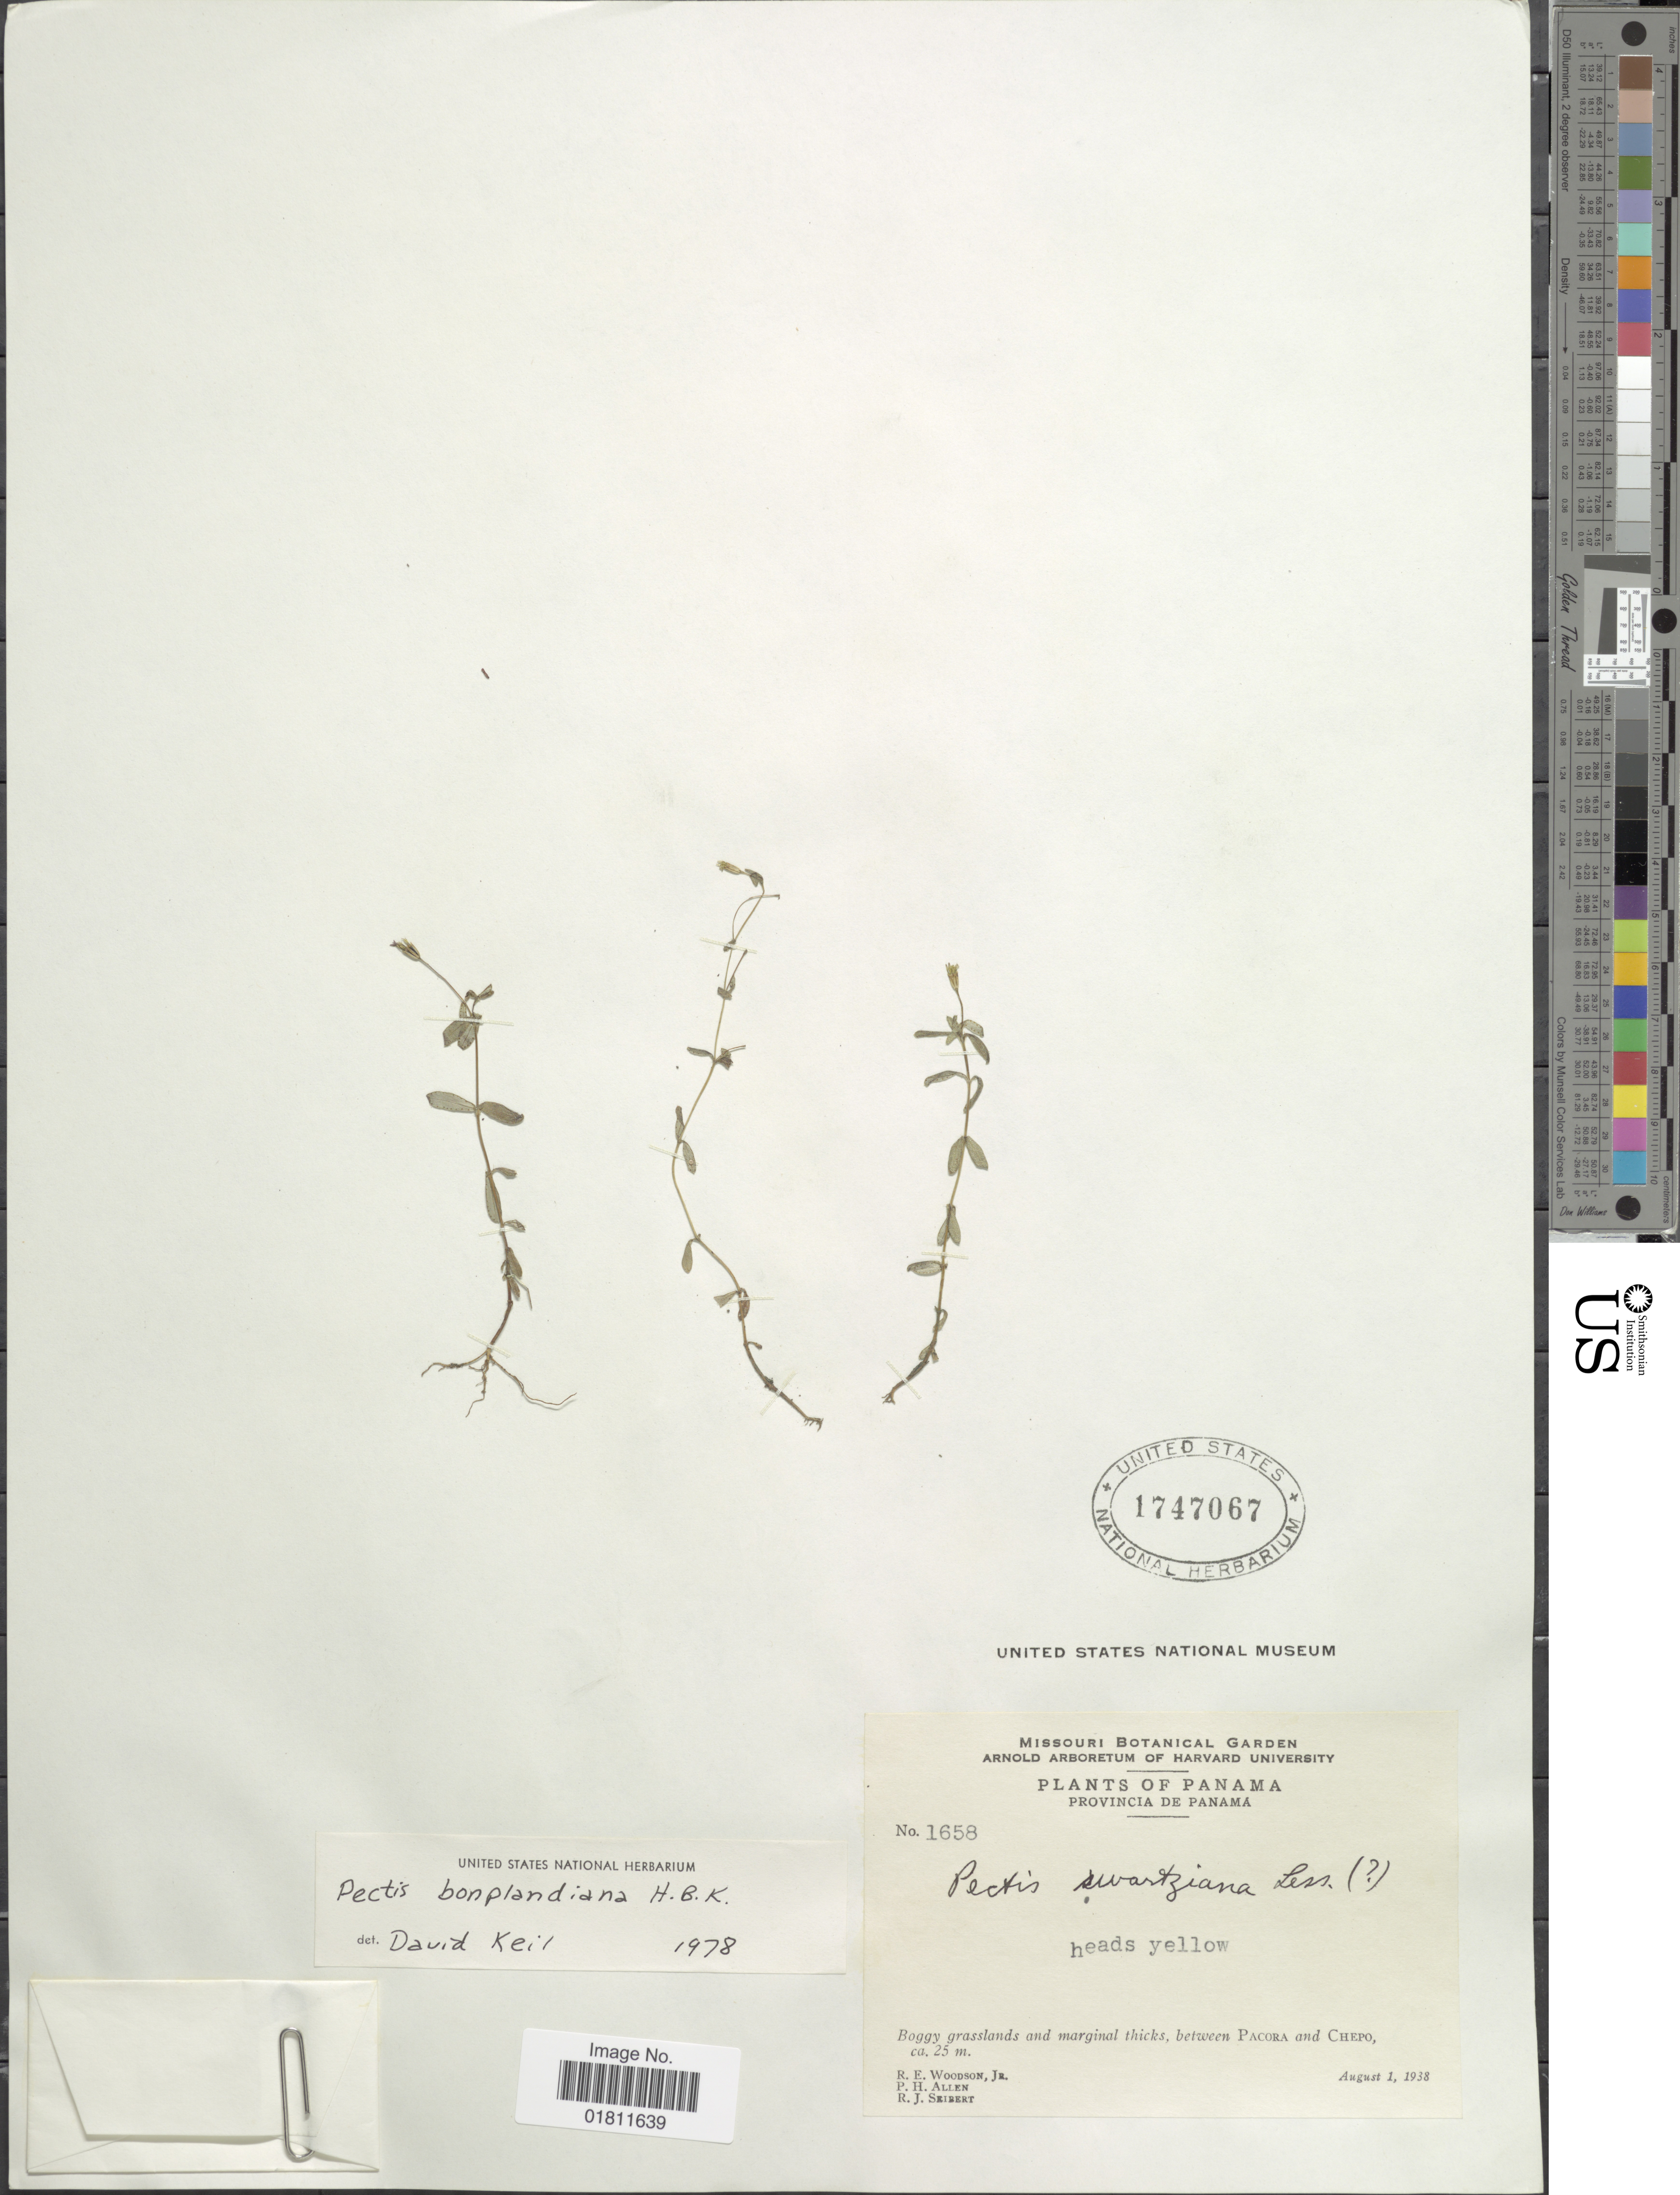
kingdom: Plantae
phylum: Tracheophyta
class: Magnoliopsida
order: Asterales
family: Asteraceae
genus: Pectis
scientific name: Pectis bonplandiana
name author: Kunth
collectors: R. E. Woodson, P. H. Allen & R. J. Seibert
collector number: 1658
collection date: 1938-08-01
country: Panama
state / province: Panamá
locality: Panama, Provincia de Panama, Bggy grasslands and marginal thicks, between Pacora and Chepo.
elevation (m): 25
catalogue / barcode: US 1747067